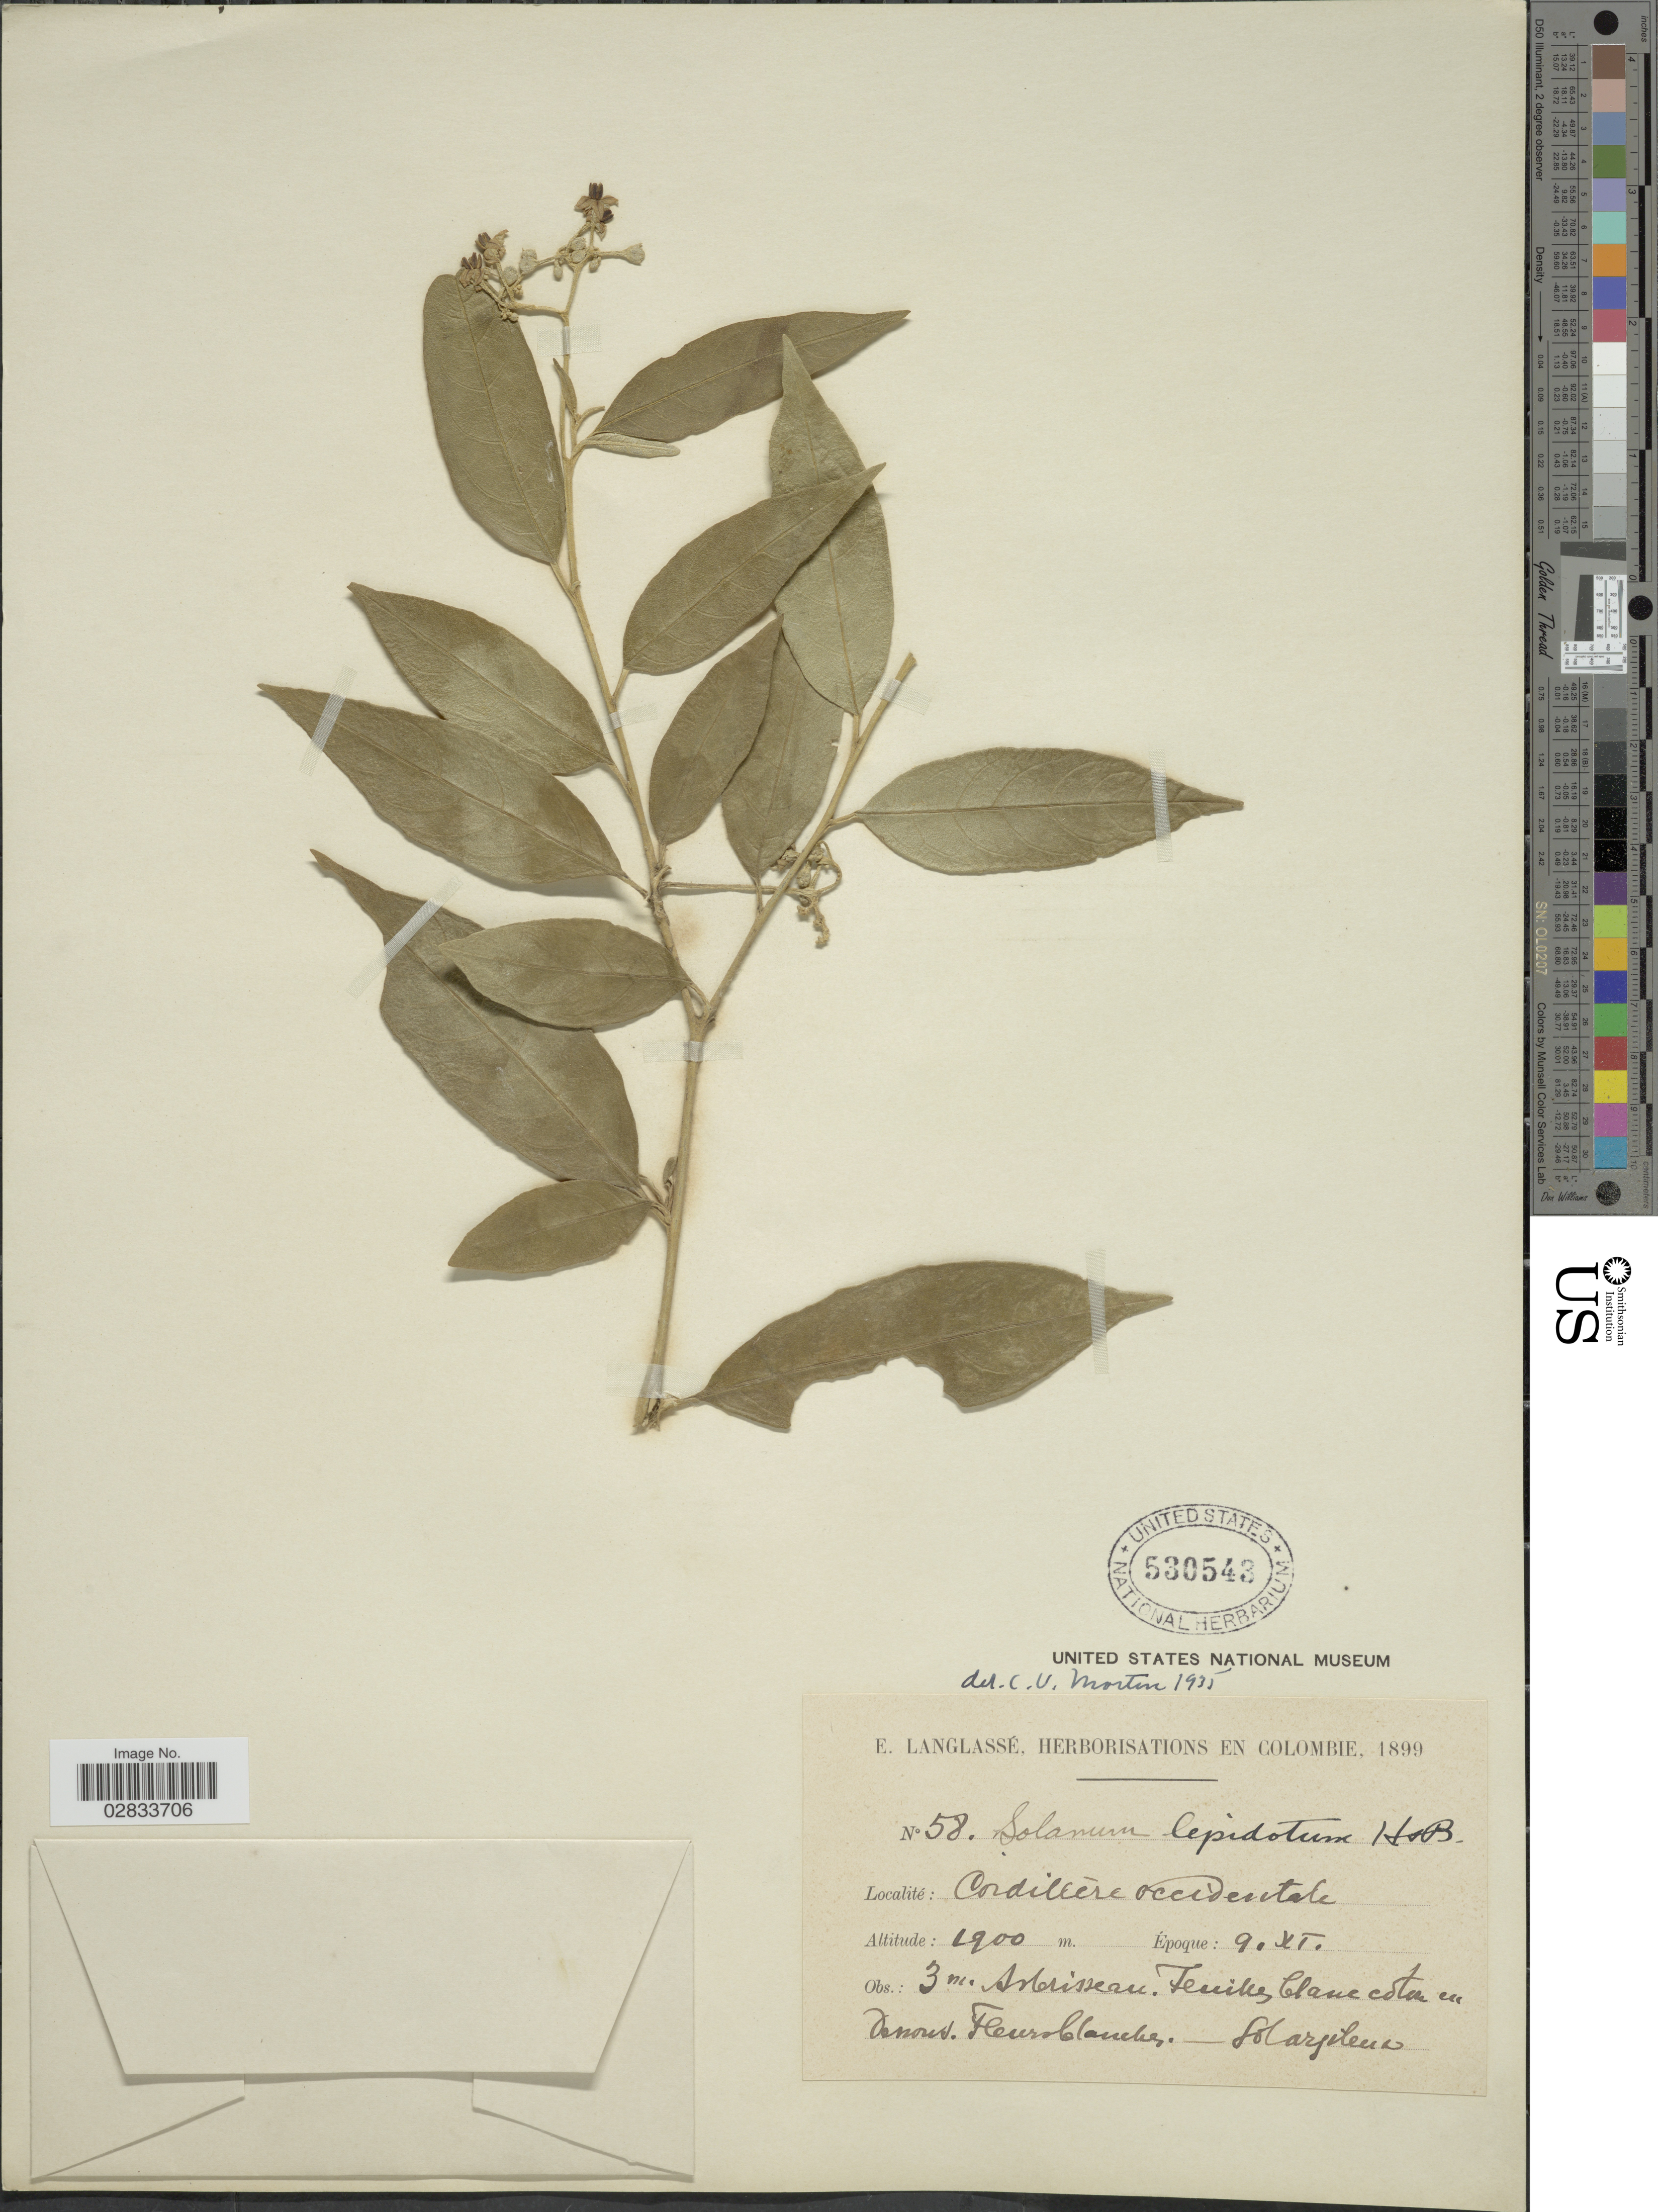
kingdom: Plantae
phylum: Tracheophyta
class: Magnoliopsida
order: Solanales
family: Solanaceae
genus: Solanum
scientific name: Solanum lepidotum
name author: Humb. & Bonpl. ex Dunal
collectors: E. Langlassé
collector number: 58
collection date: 1899-11-09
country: Colombia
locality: Cordillera Occidental.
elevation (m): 1900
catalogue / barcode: US 530543